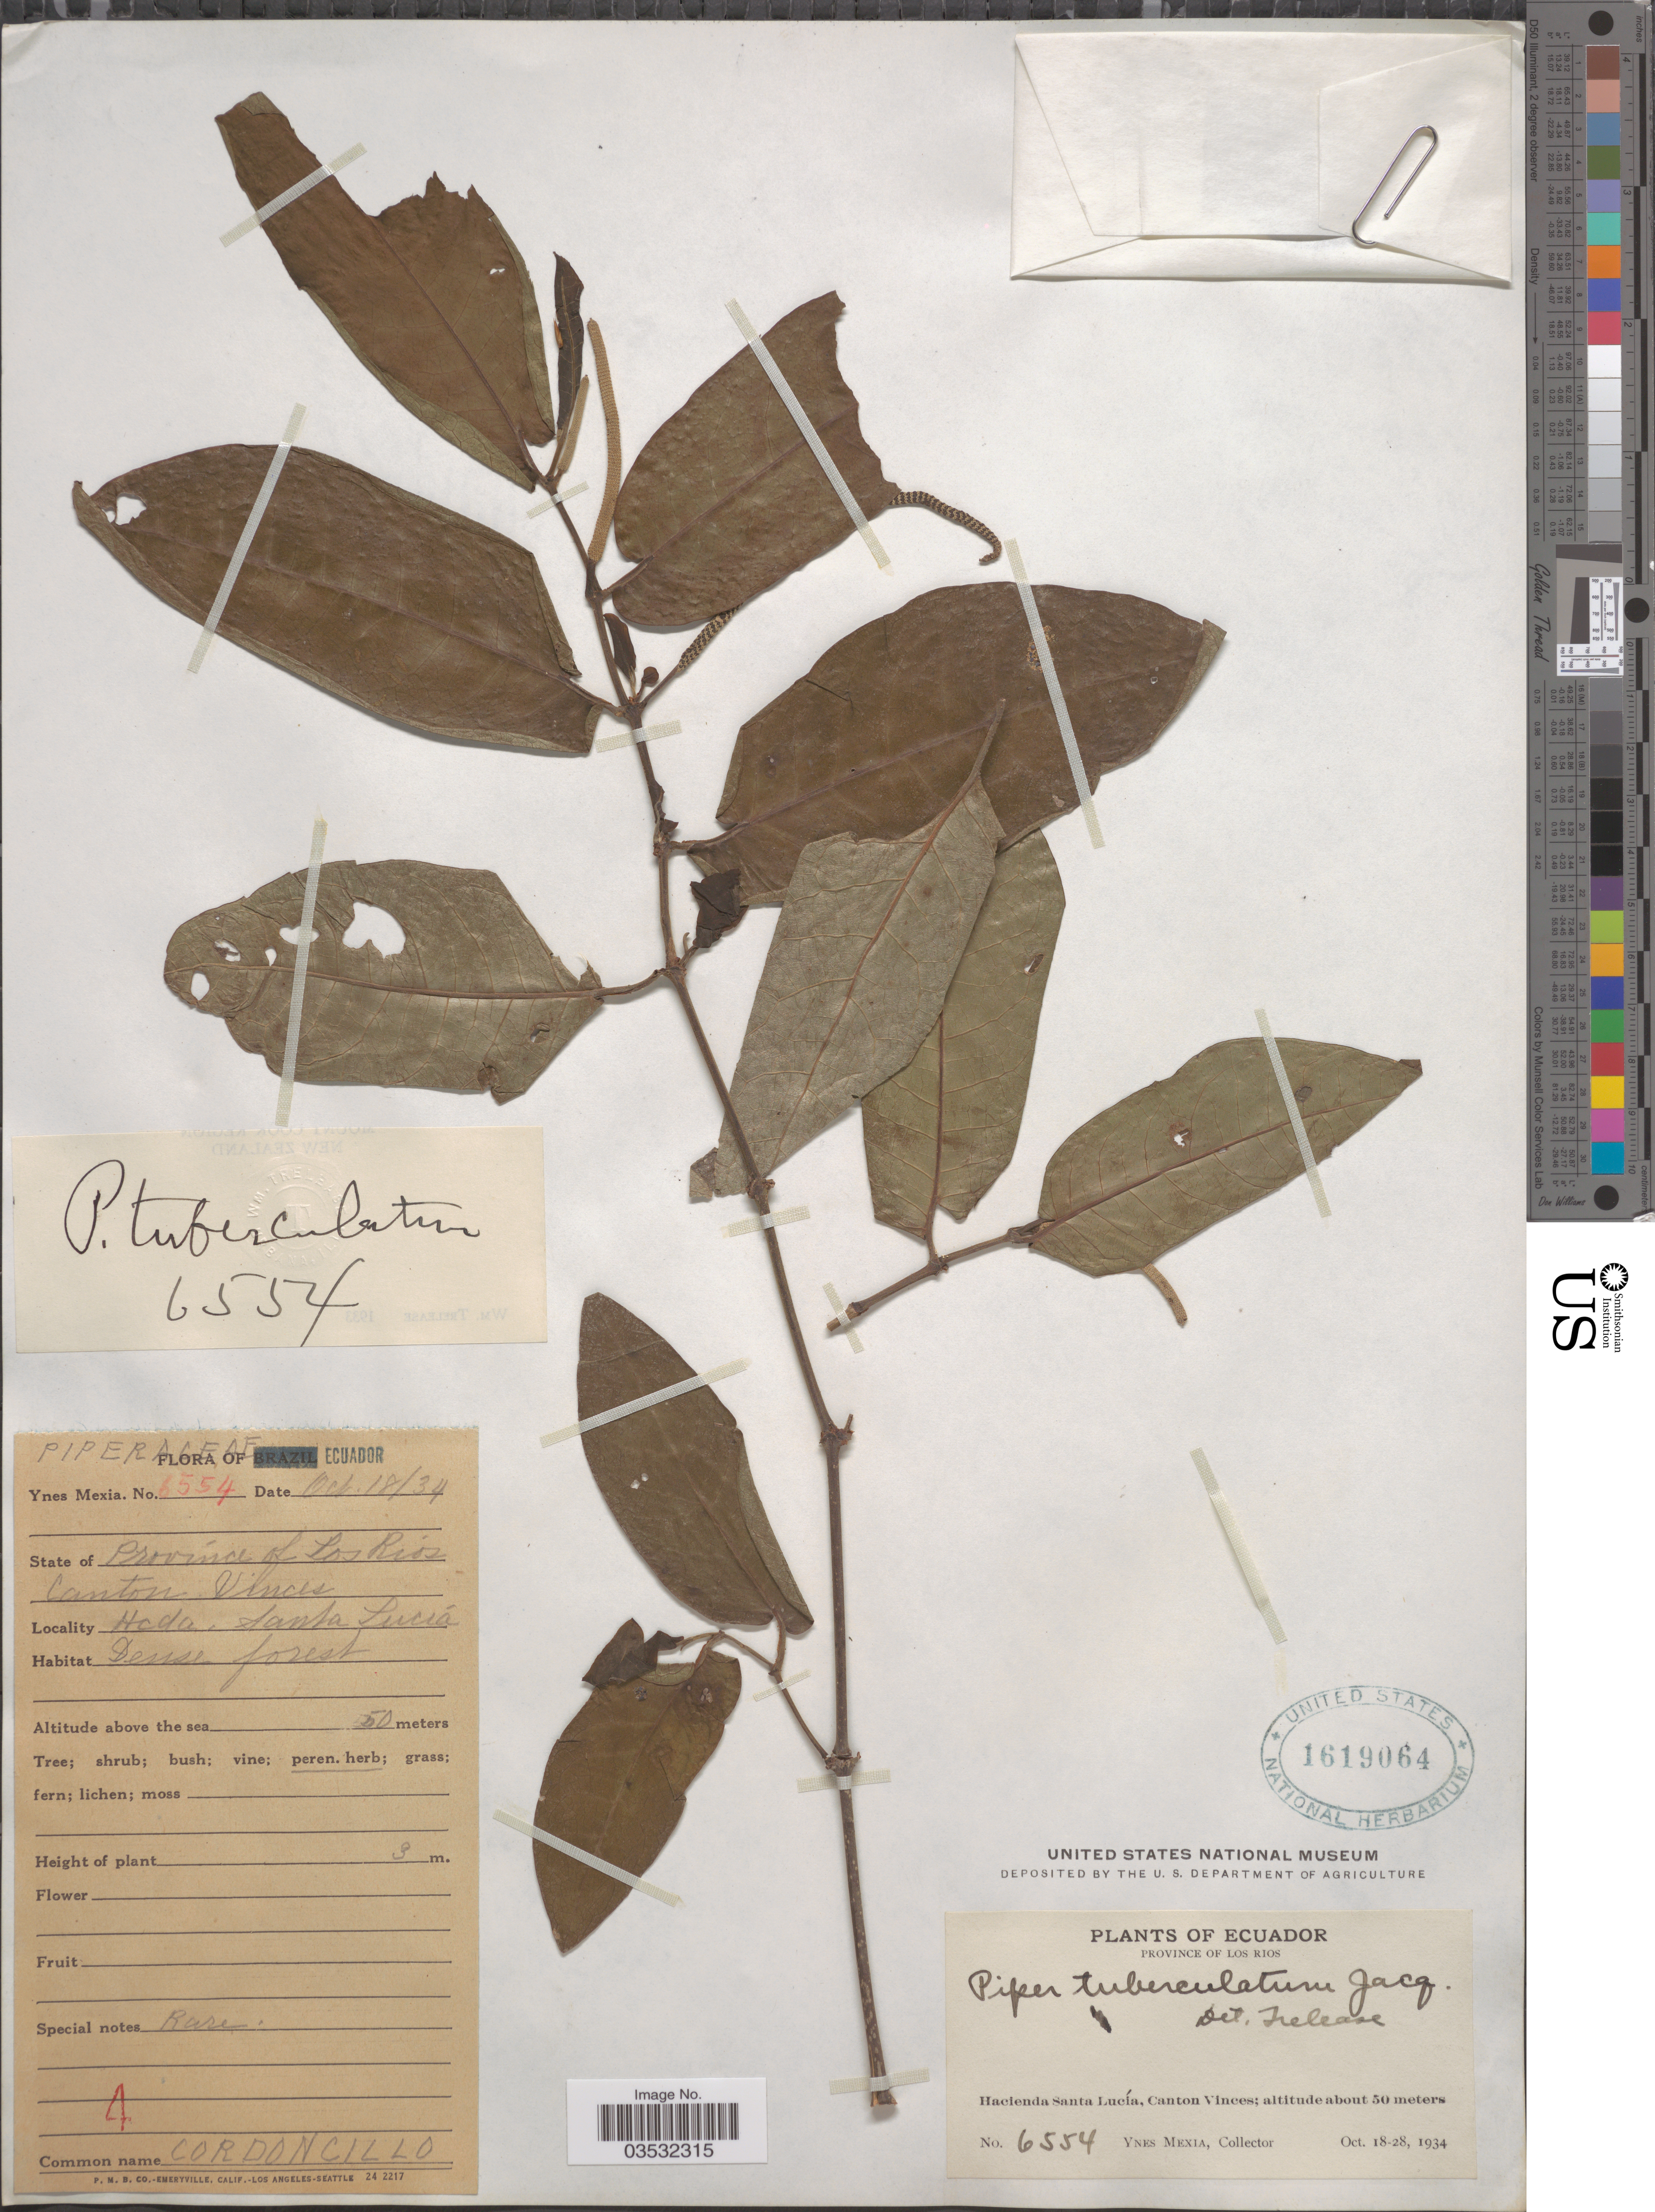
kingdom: Plantae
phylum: Tracheophyta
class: Magnoliopsida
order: Piperales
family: Piperaceae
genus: Piper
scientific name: Piper tuberculatum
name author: Jacq.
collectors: Y. Mexia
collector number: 6554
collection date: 1934-10-18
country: Ecuador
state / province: Los Ríos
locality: Hacienda Santa Lucía, Canton Vinces.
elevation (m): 50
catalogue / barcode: US 1619064